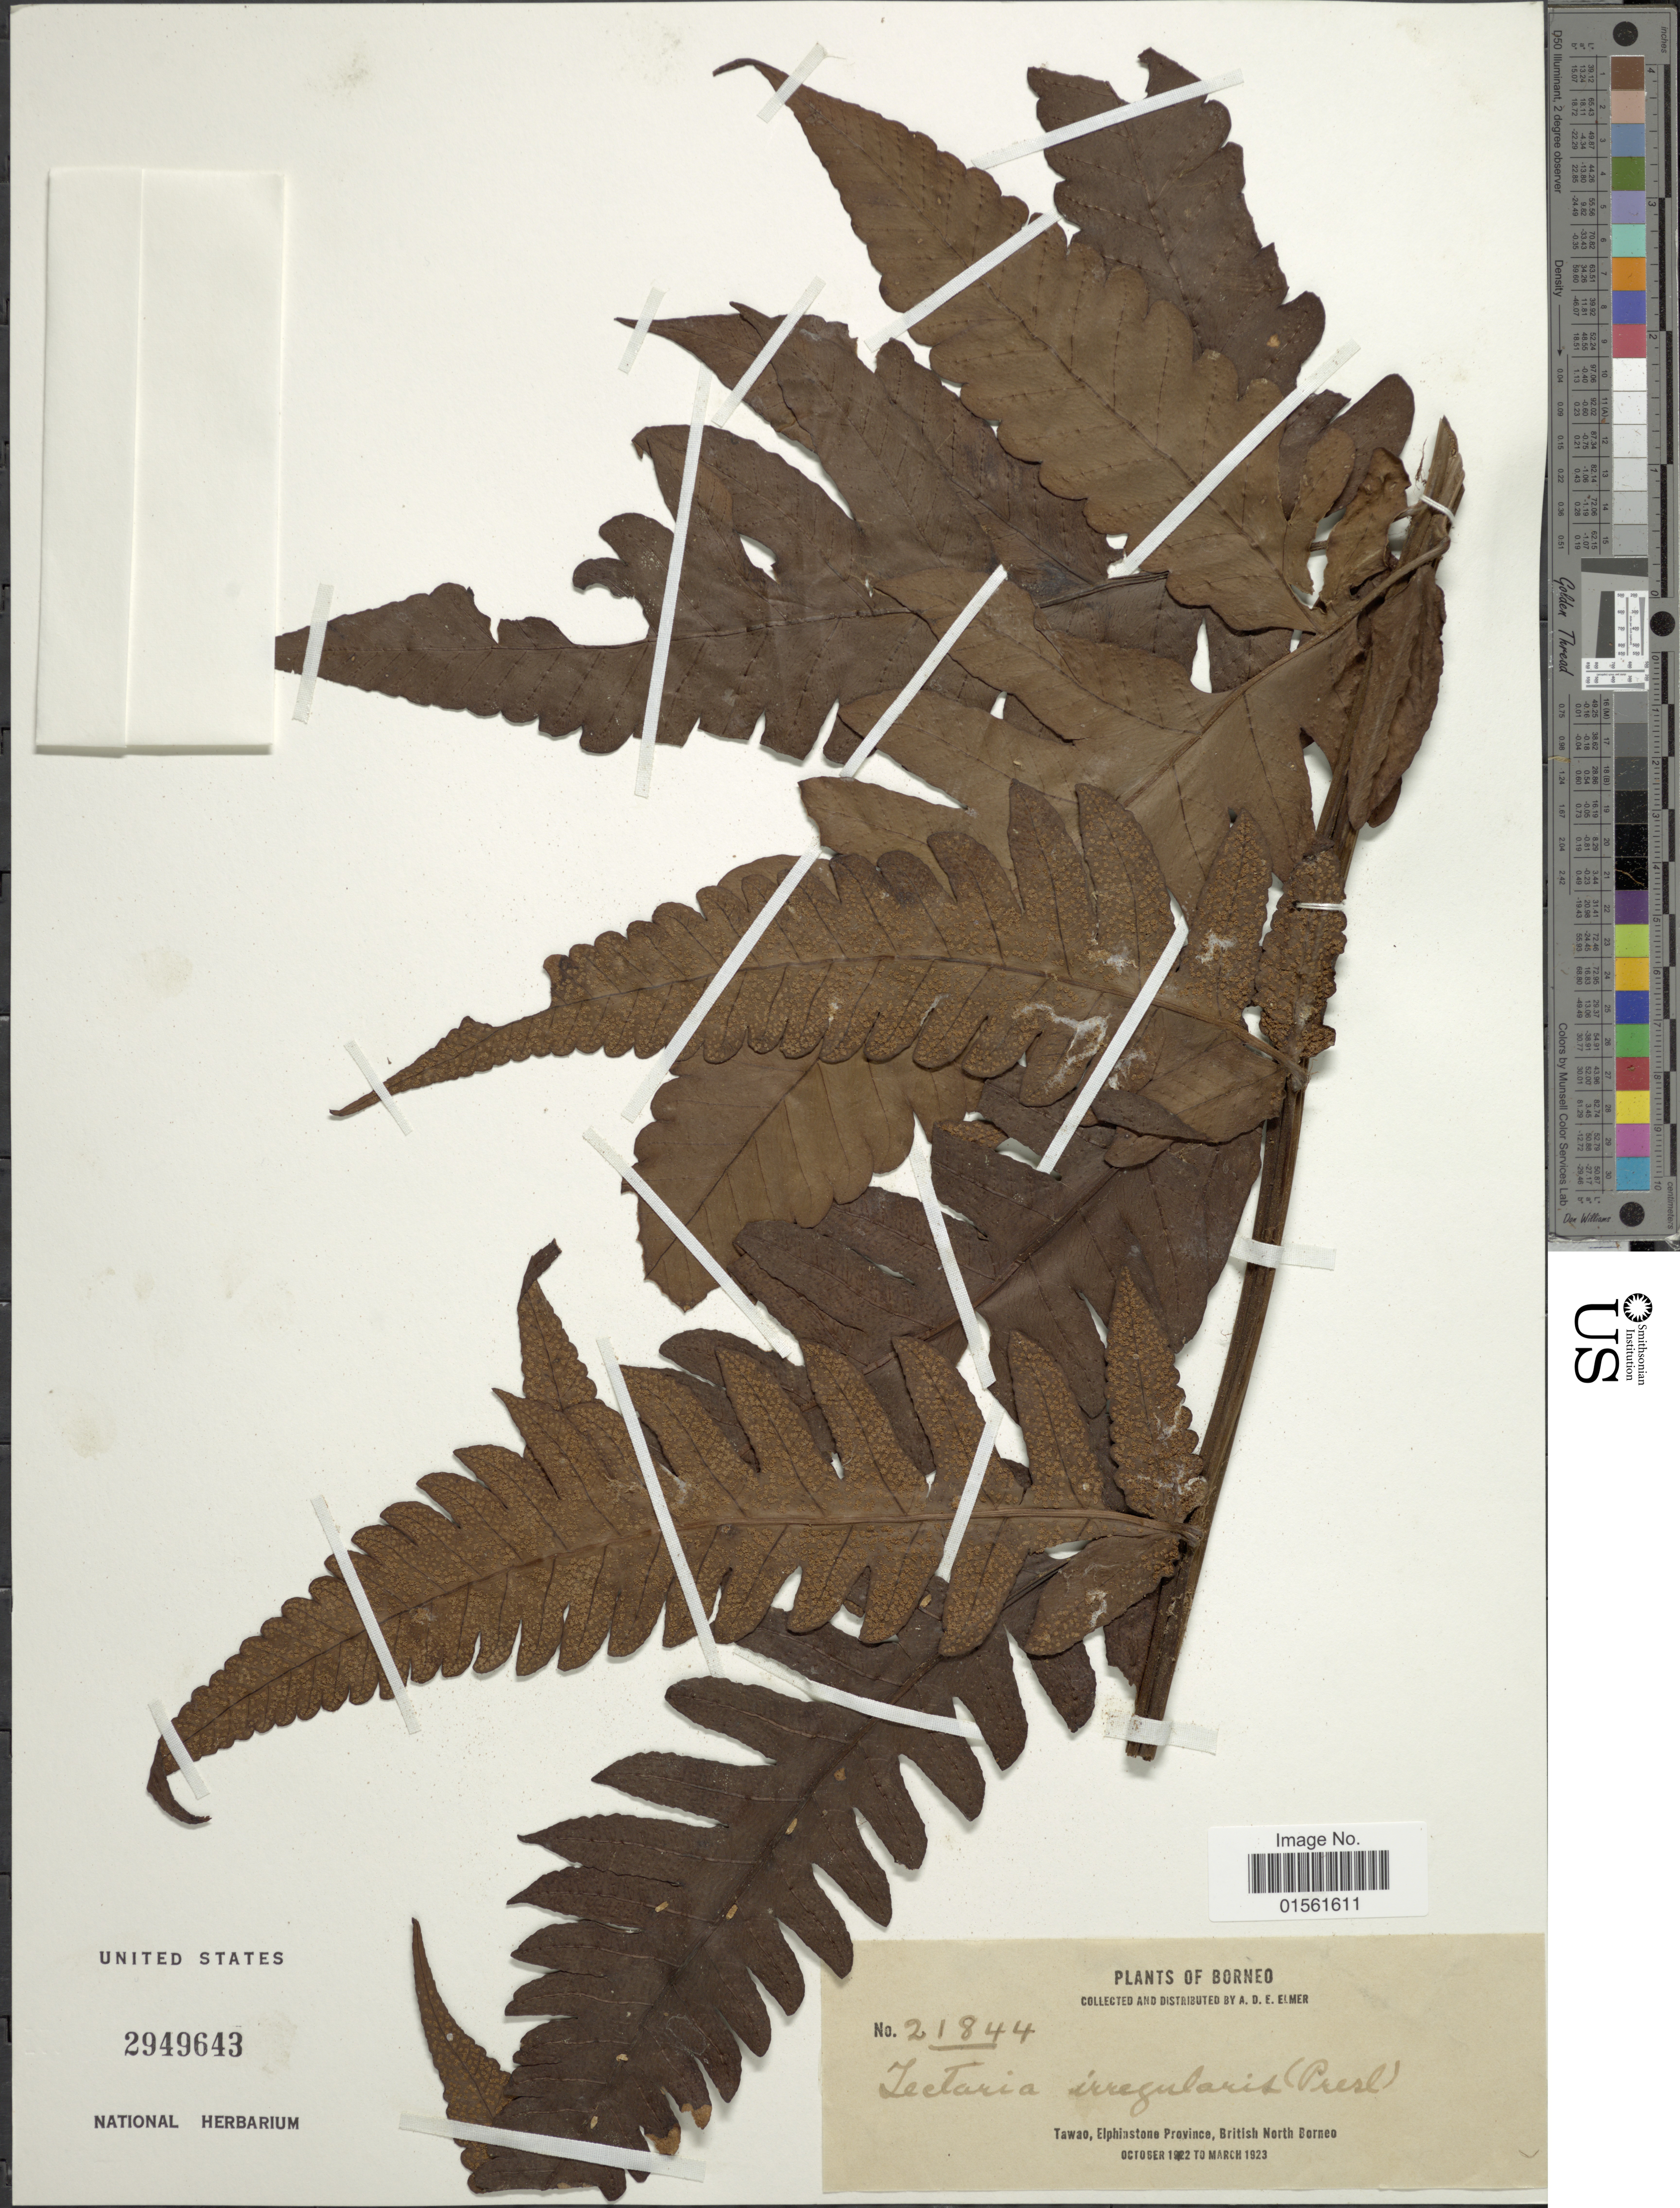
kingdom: Plantae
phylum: Tracheophyta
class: Polypodiopsida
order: Polypodiales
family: Dryopteridaceae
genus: Pleocnemia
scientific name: Pleocnemia irregularis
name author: (C. Presl) Holttum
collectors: A. D. E. Elmer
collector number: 21844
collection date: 1922-10/1923-03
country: Malaysia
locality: Borneo, Tawao, Elphinstore Province, Birtish North Borneo,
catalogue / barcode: US 2949643